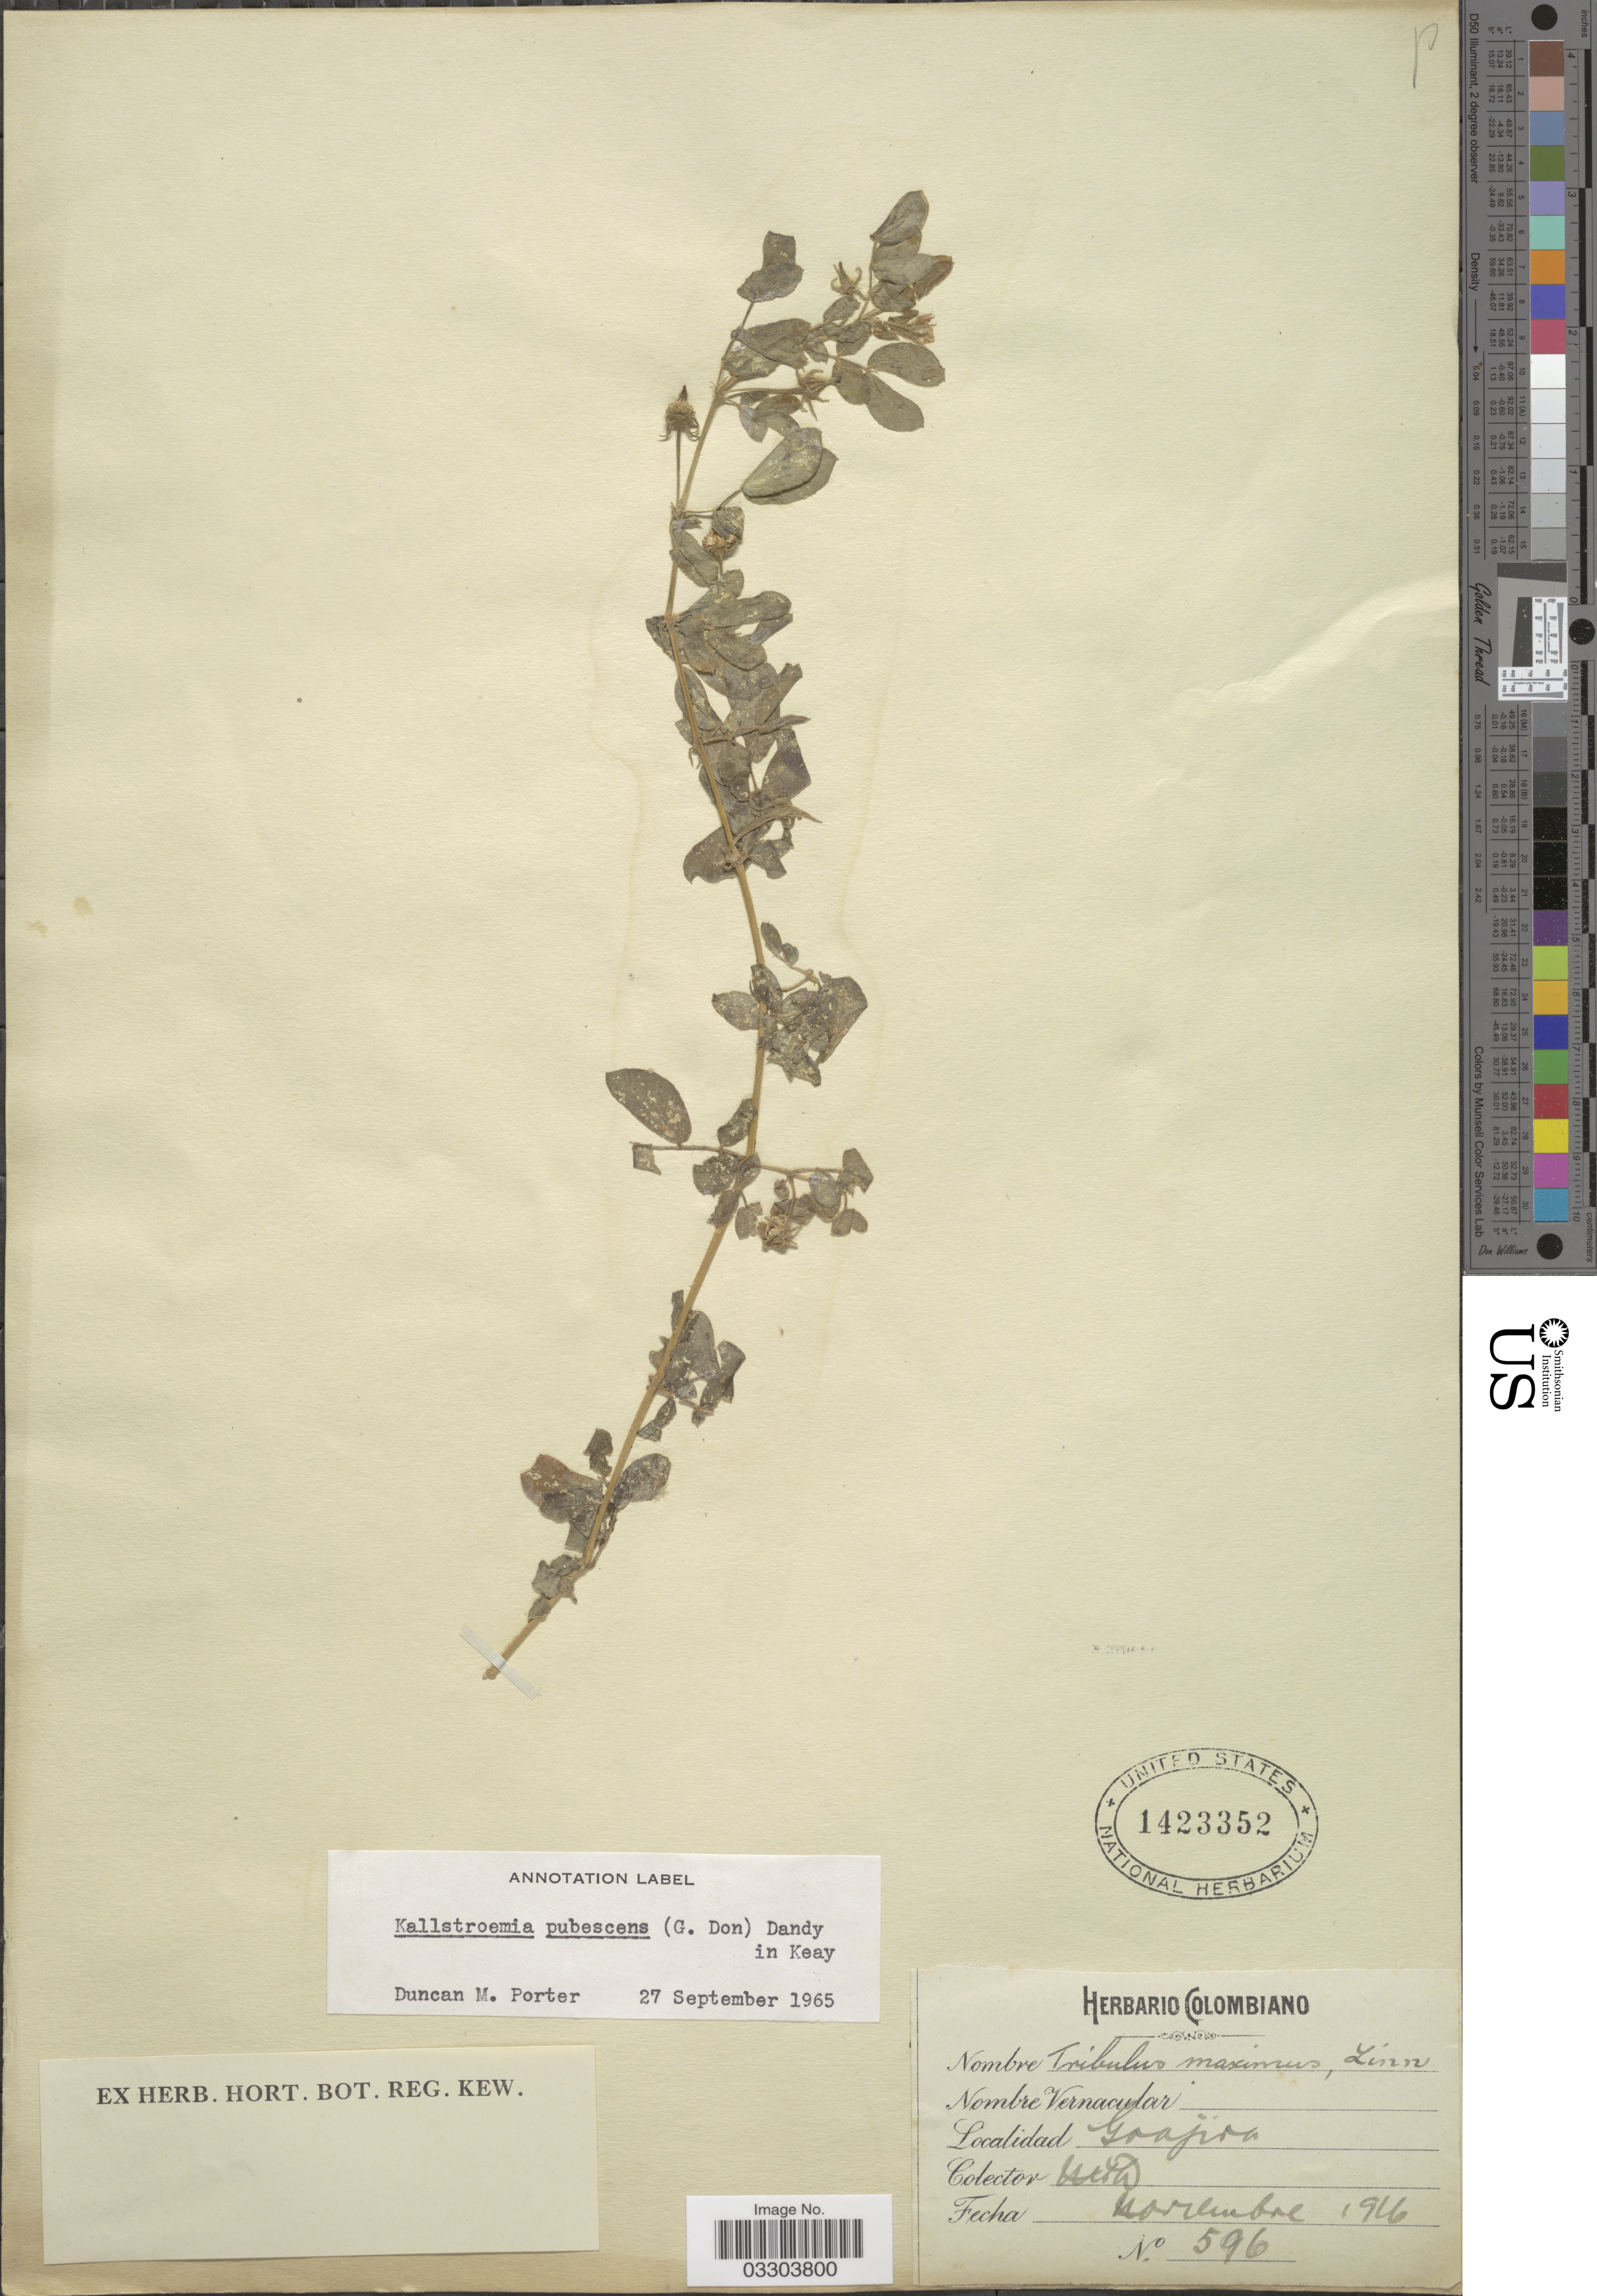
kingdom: Plantae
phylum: Tracheophyta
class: Magnoliopsida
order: Zygophyllales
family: Zygophyllaceae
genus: Kallstroemia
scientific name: Kallstroemia pubescens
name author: (G. Don) Dandy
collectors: M. T. Dawe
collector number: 596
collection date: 1916-11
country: Colombia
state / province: La Guajira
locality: Goajira.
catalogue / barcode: US 1423352